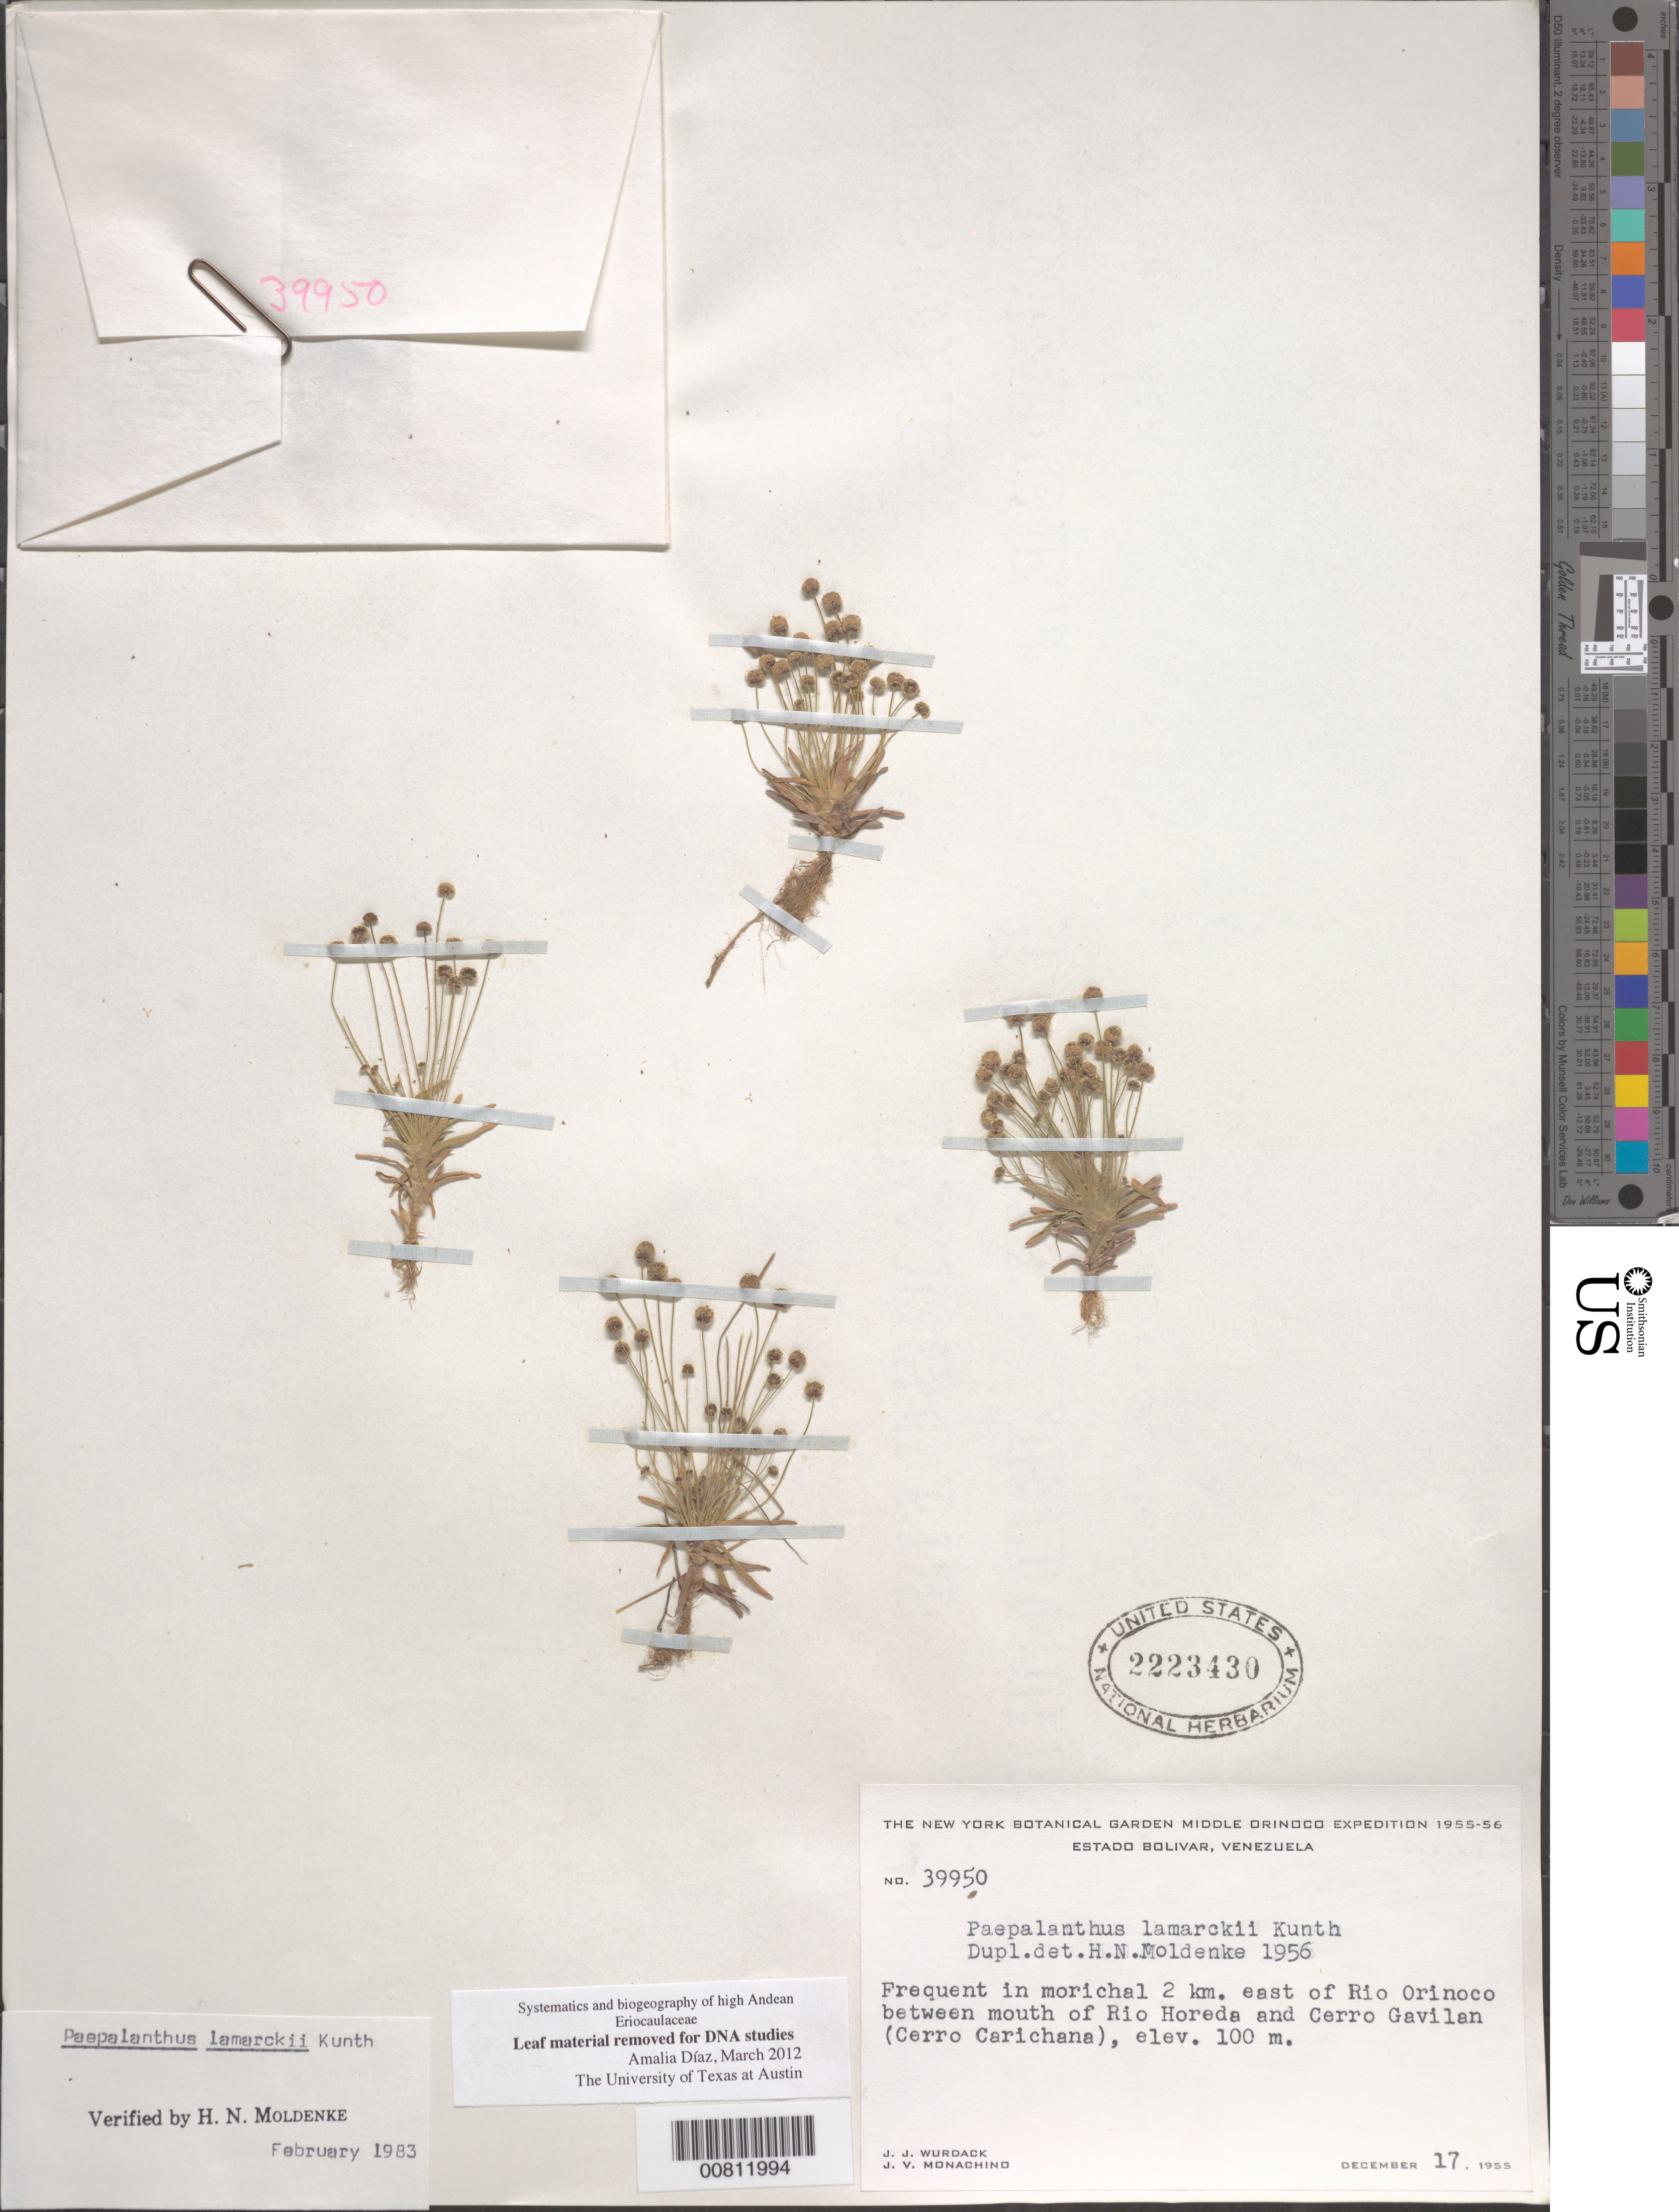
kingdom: Plantae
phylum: Tracheophyta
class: Liliopsida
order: Poales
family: Eriocaulaceae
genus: Paepalanthus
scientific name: Paepalanthus lamarckii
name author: Kunth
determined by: Moldenke, H. N.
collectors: J. J. Wurdack & J. V. Monachino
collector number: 39950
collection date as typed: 17-Dec-55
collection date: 1955-12-17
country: Venezuela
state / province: Bolívar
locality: Río Orinoco, 2 km E, between mouth of Río Horeda and Cerro Gavilan (Cerro Carichana)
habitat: Morichal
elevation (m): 100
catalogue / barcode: US 2223430